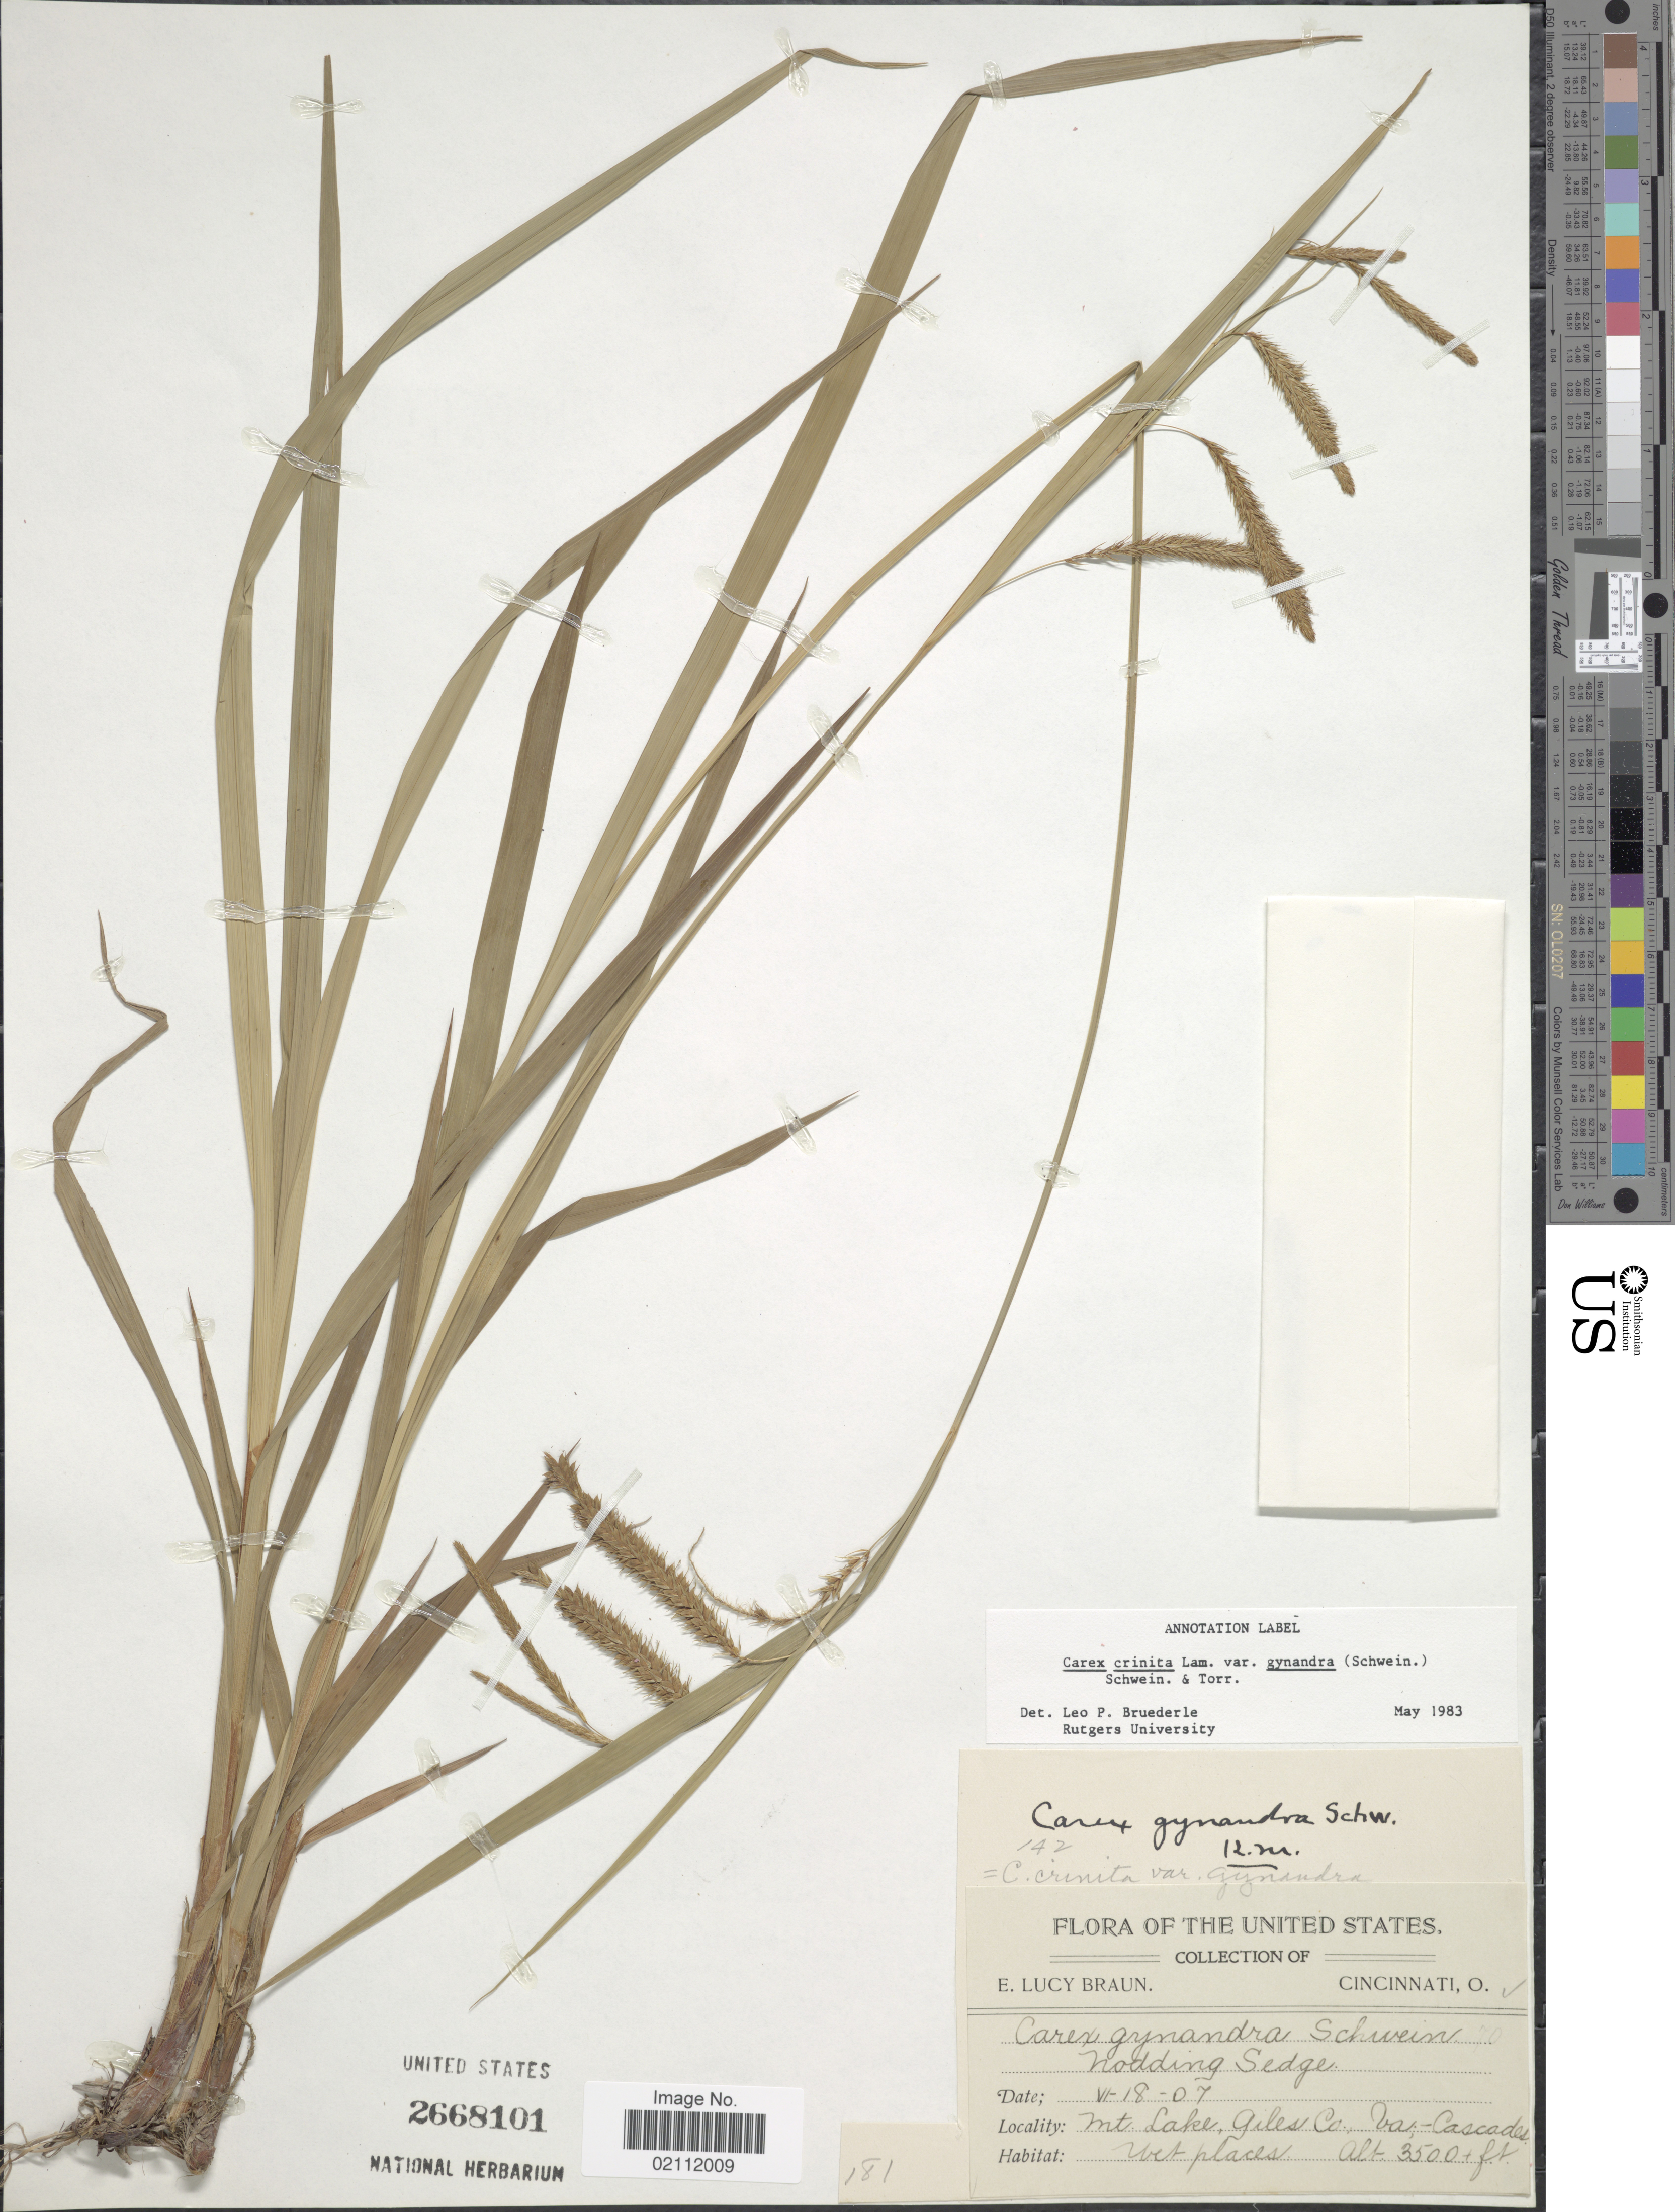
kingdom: Plantae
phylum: Tracheophyta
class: Liliopsida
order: Poales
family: Cyperaceae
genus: Carex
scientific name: Carex gynandra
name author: Schwein.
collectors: E. L. Braun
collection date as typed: Transcribed d/m/y: 18/7/7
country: United States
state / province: Virginia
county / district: Giles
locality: Mt. Lake, Giles Co., Cascades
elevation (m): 1067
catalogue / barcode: US 2668101